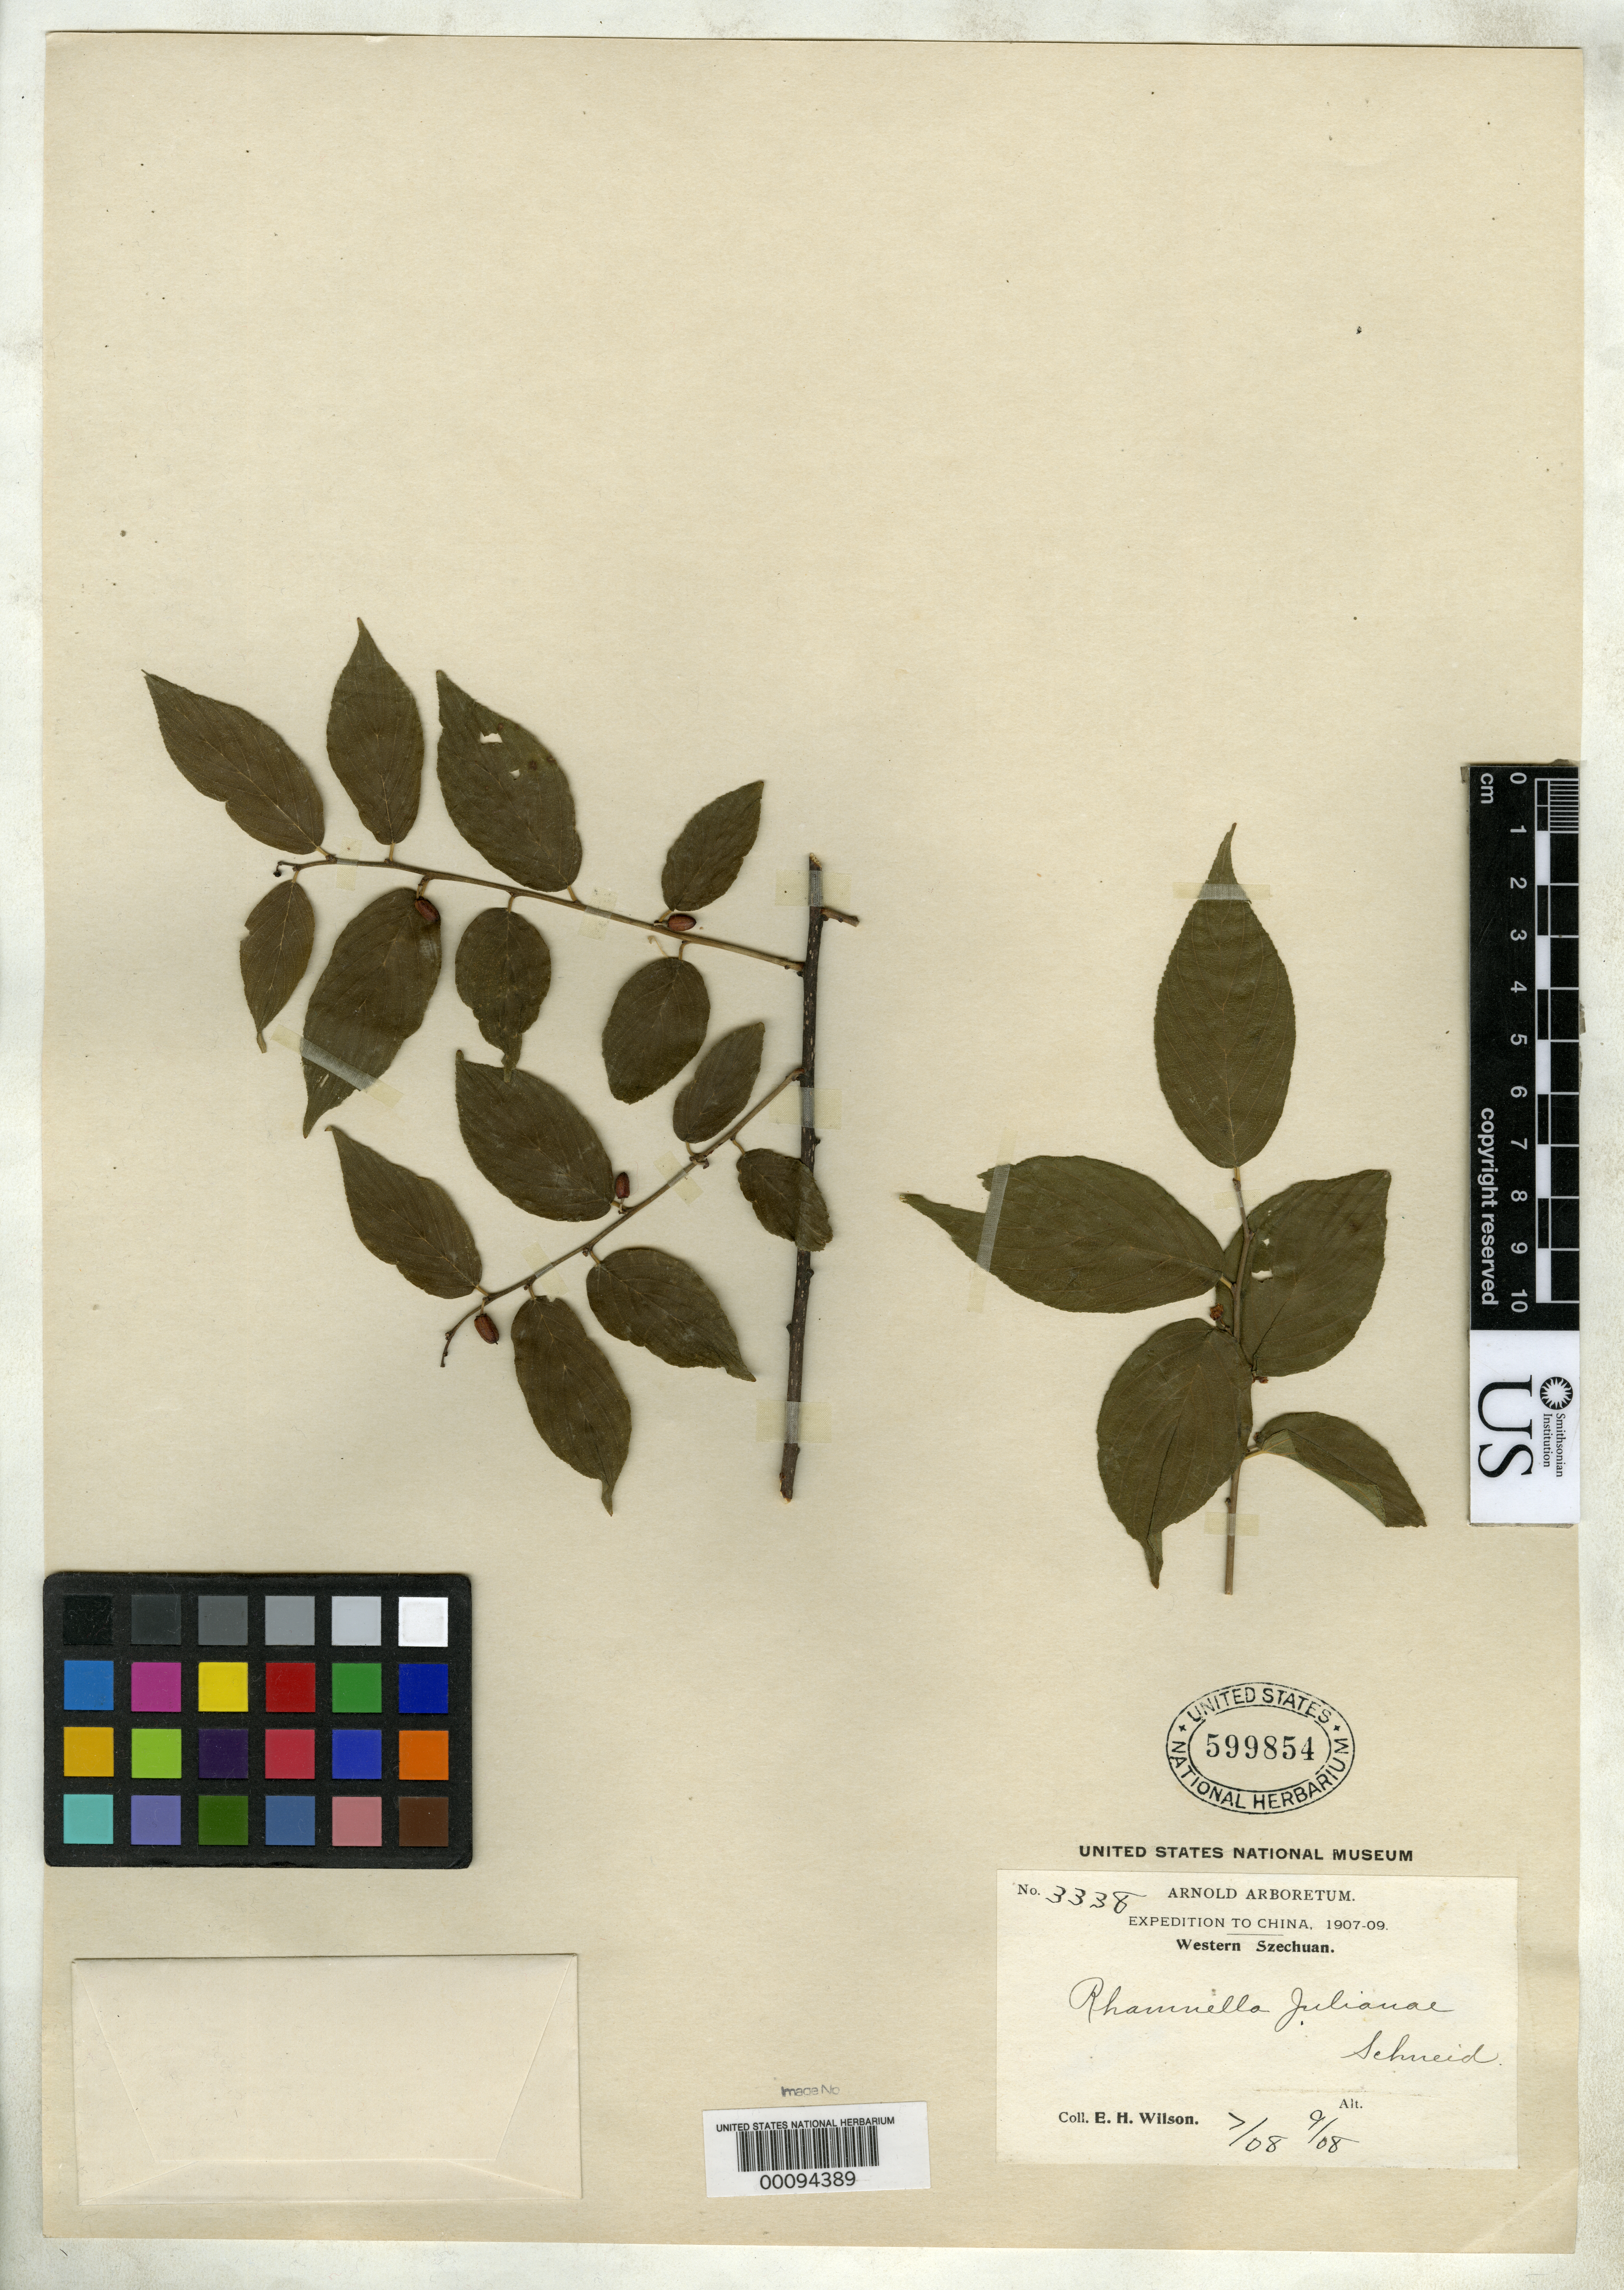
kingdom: Plantae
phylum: Tracheophyta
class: Magnoliopsida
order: Rosales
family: Rhamnaceae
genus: Rhamnella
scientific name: Rhamnella julianae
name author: C.K. Schneid. in Sarg.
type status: Isotype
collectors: E. H. Wilson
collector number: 3338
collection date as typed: Jul 1908 to -- Sep 1908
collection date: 1908-07/1908-09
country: China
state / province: Sichuan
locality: Near Wen-ch'uanhsien.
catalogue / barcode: US 599854